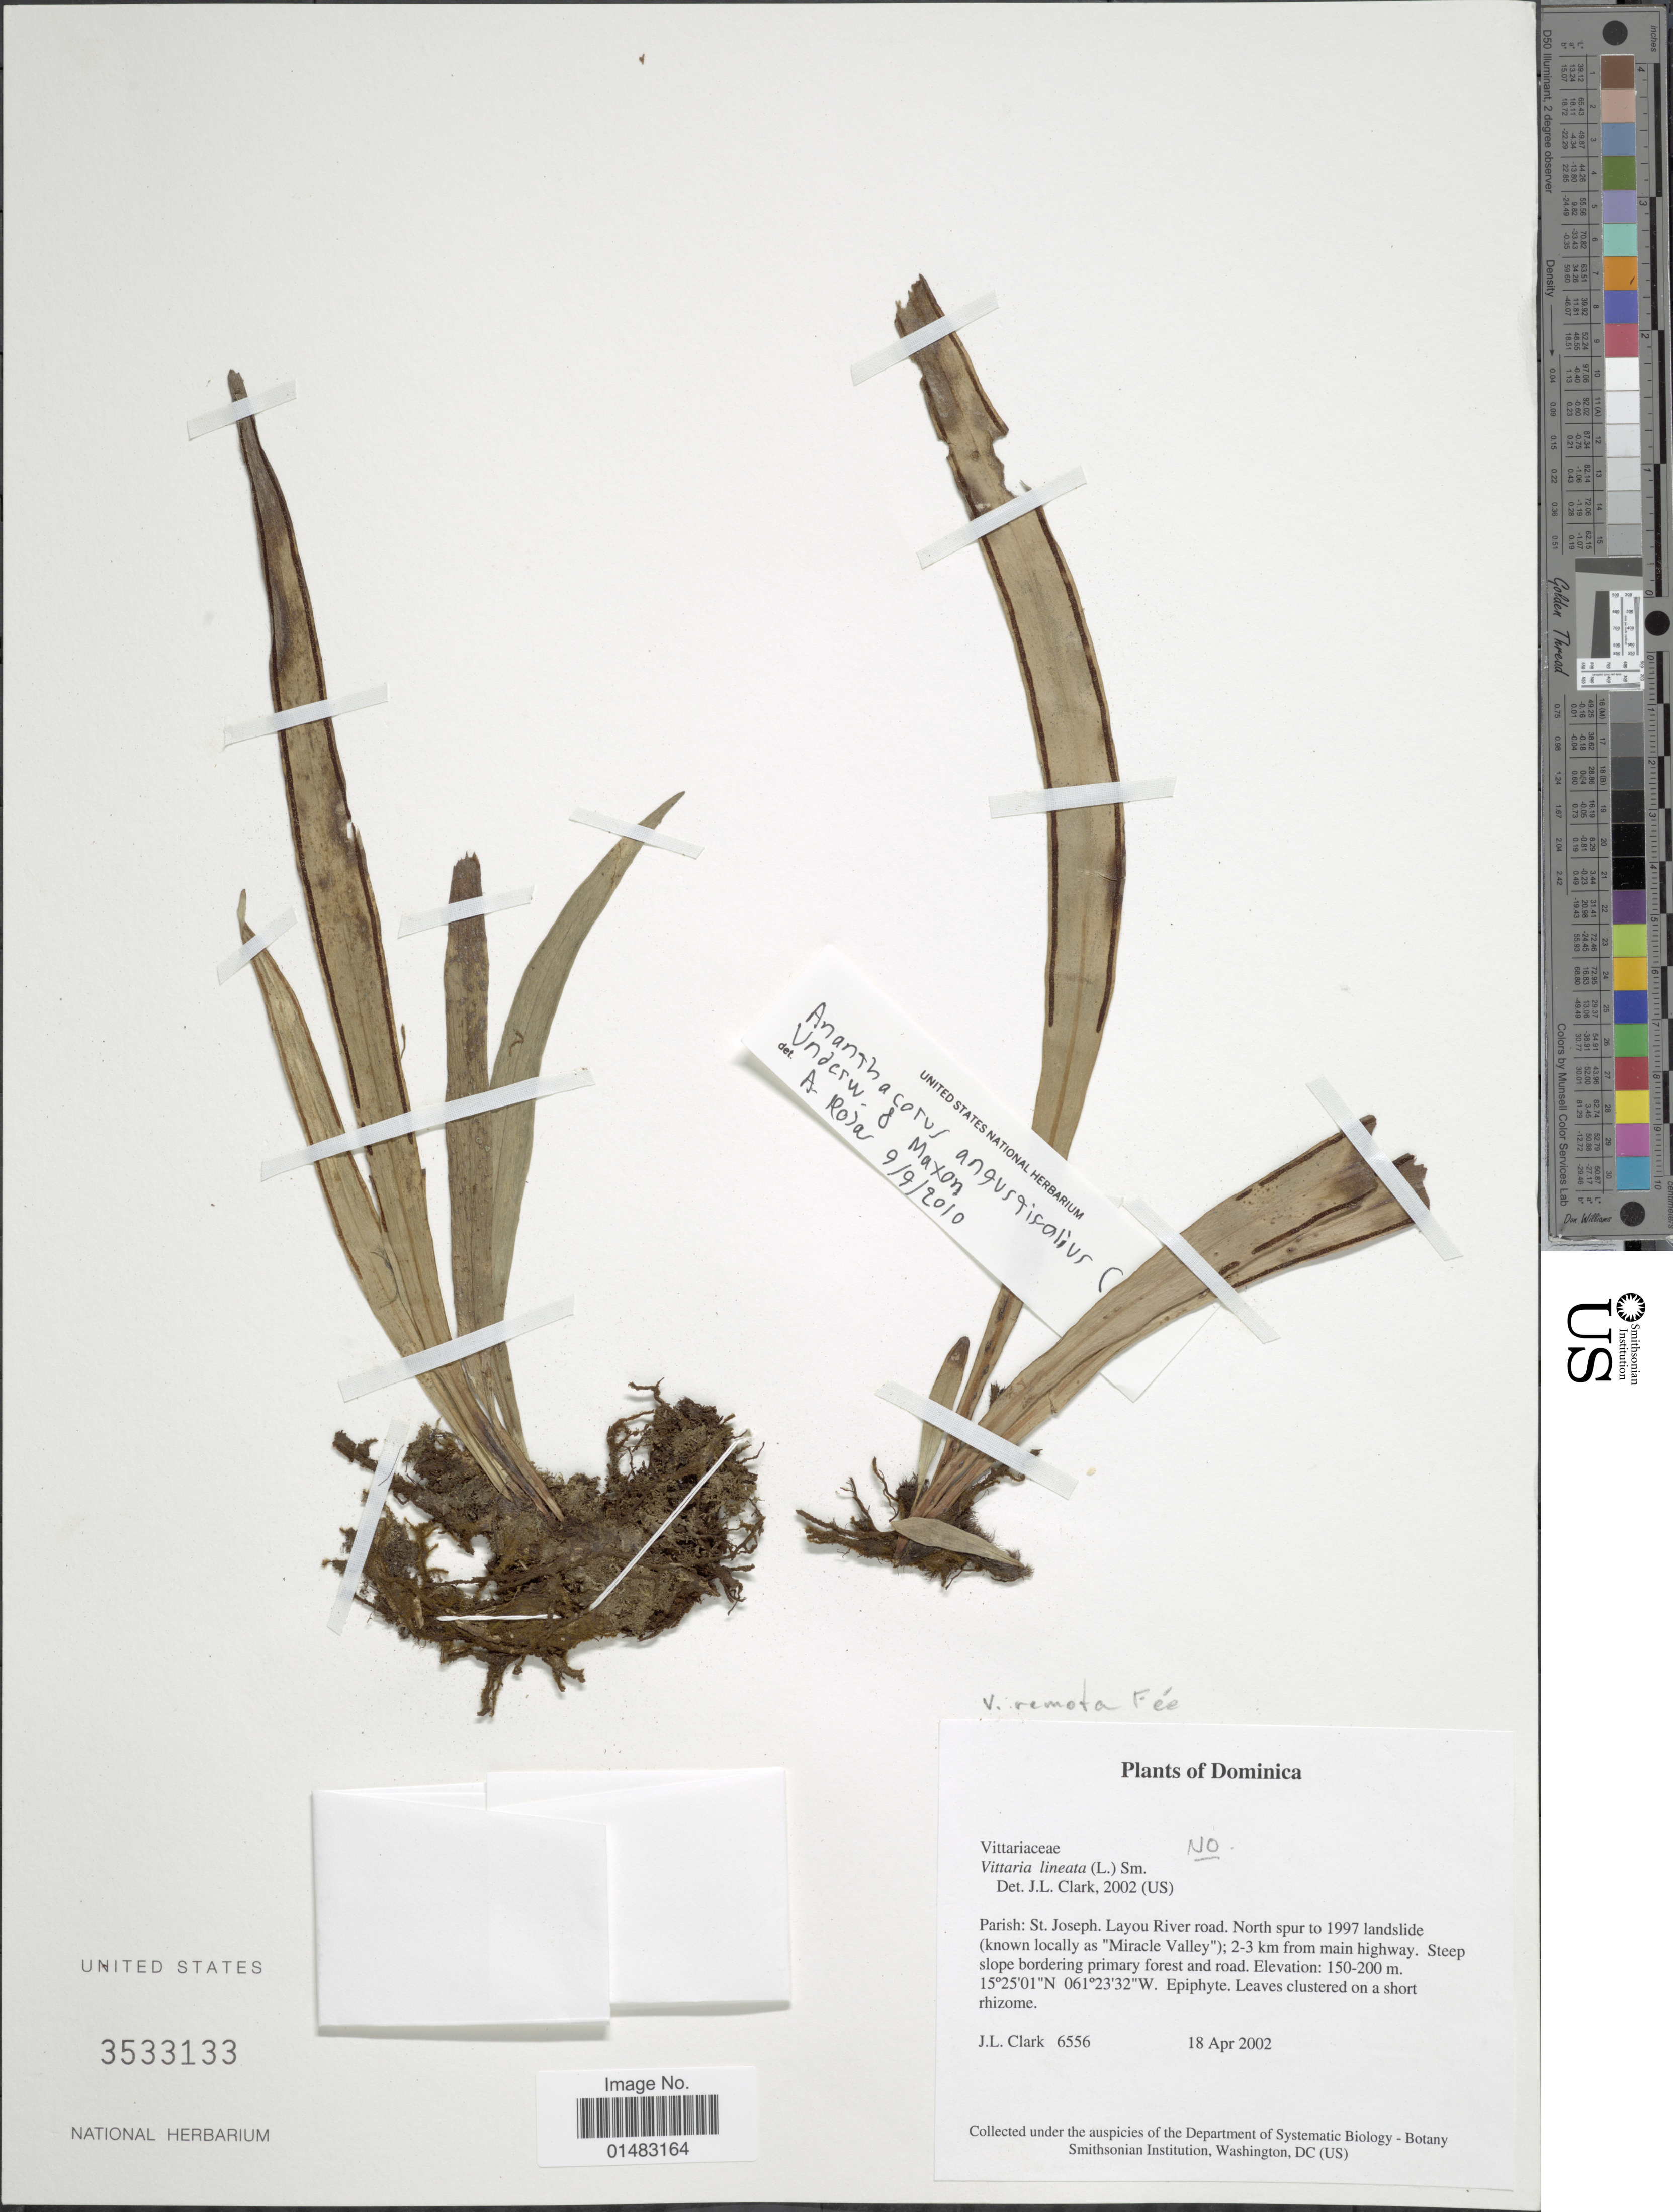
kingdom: Plantae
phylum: Tracheophyta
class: Polypodiopsida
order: Polypodiales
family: Pteridaceae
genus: Ananthacorus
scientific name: Ananthacorus angustifolius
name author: (Sw.) Underw. & Maxon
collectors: J. L. Clark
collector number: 6556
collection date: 2002-04-18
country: Dominica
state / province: St. Joseph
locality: Parish, Layou River road, North spur to 1997 landslide (known locally as "Miracle Valley"), 2-3 Km. from main highway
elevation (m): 150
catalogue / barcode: US 3533133